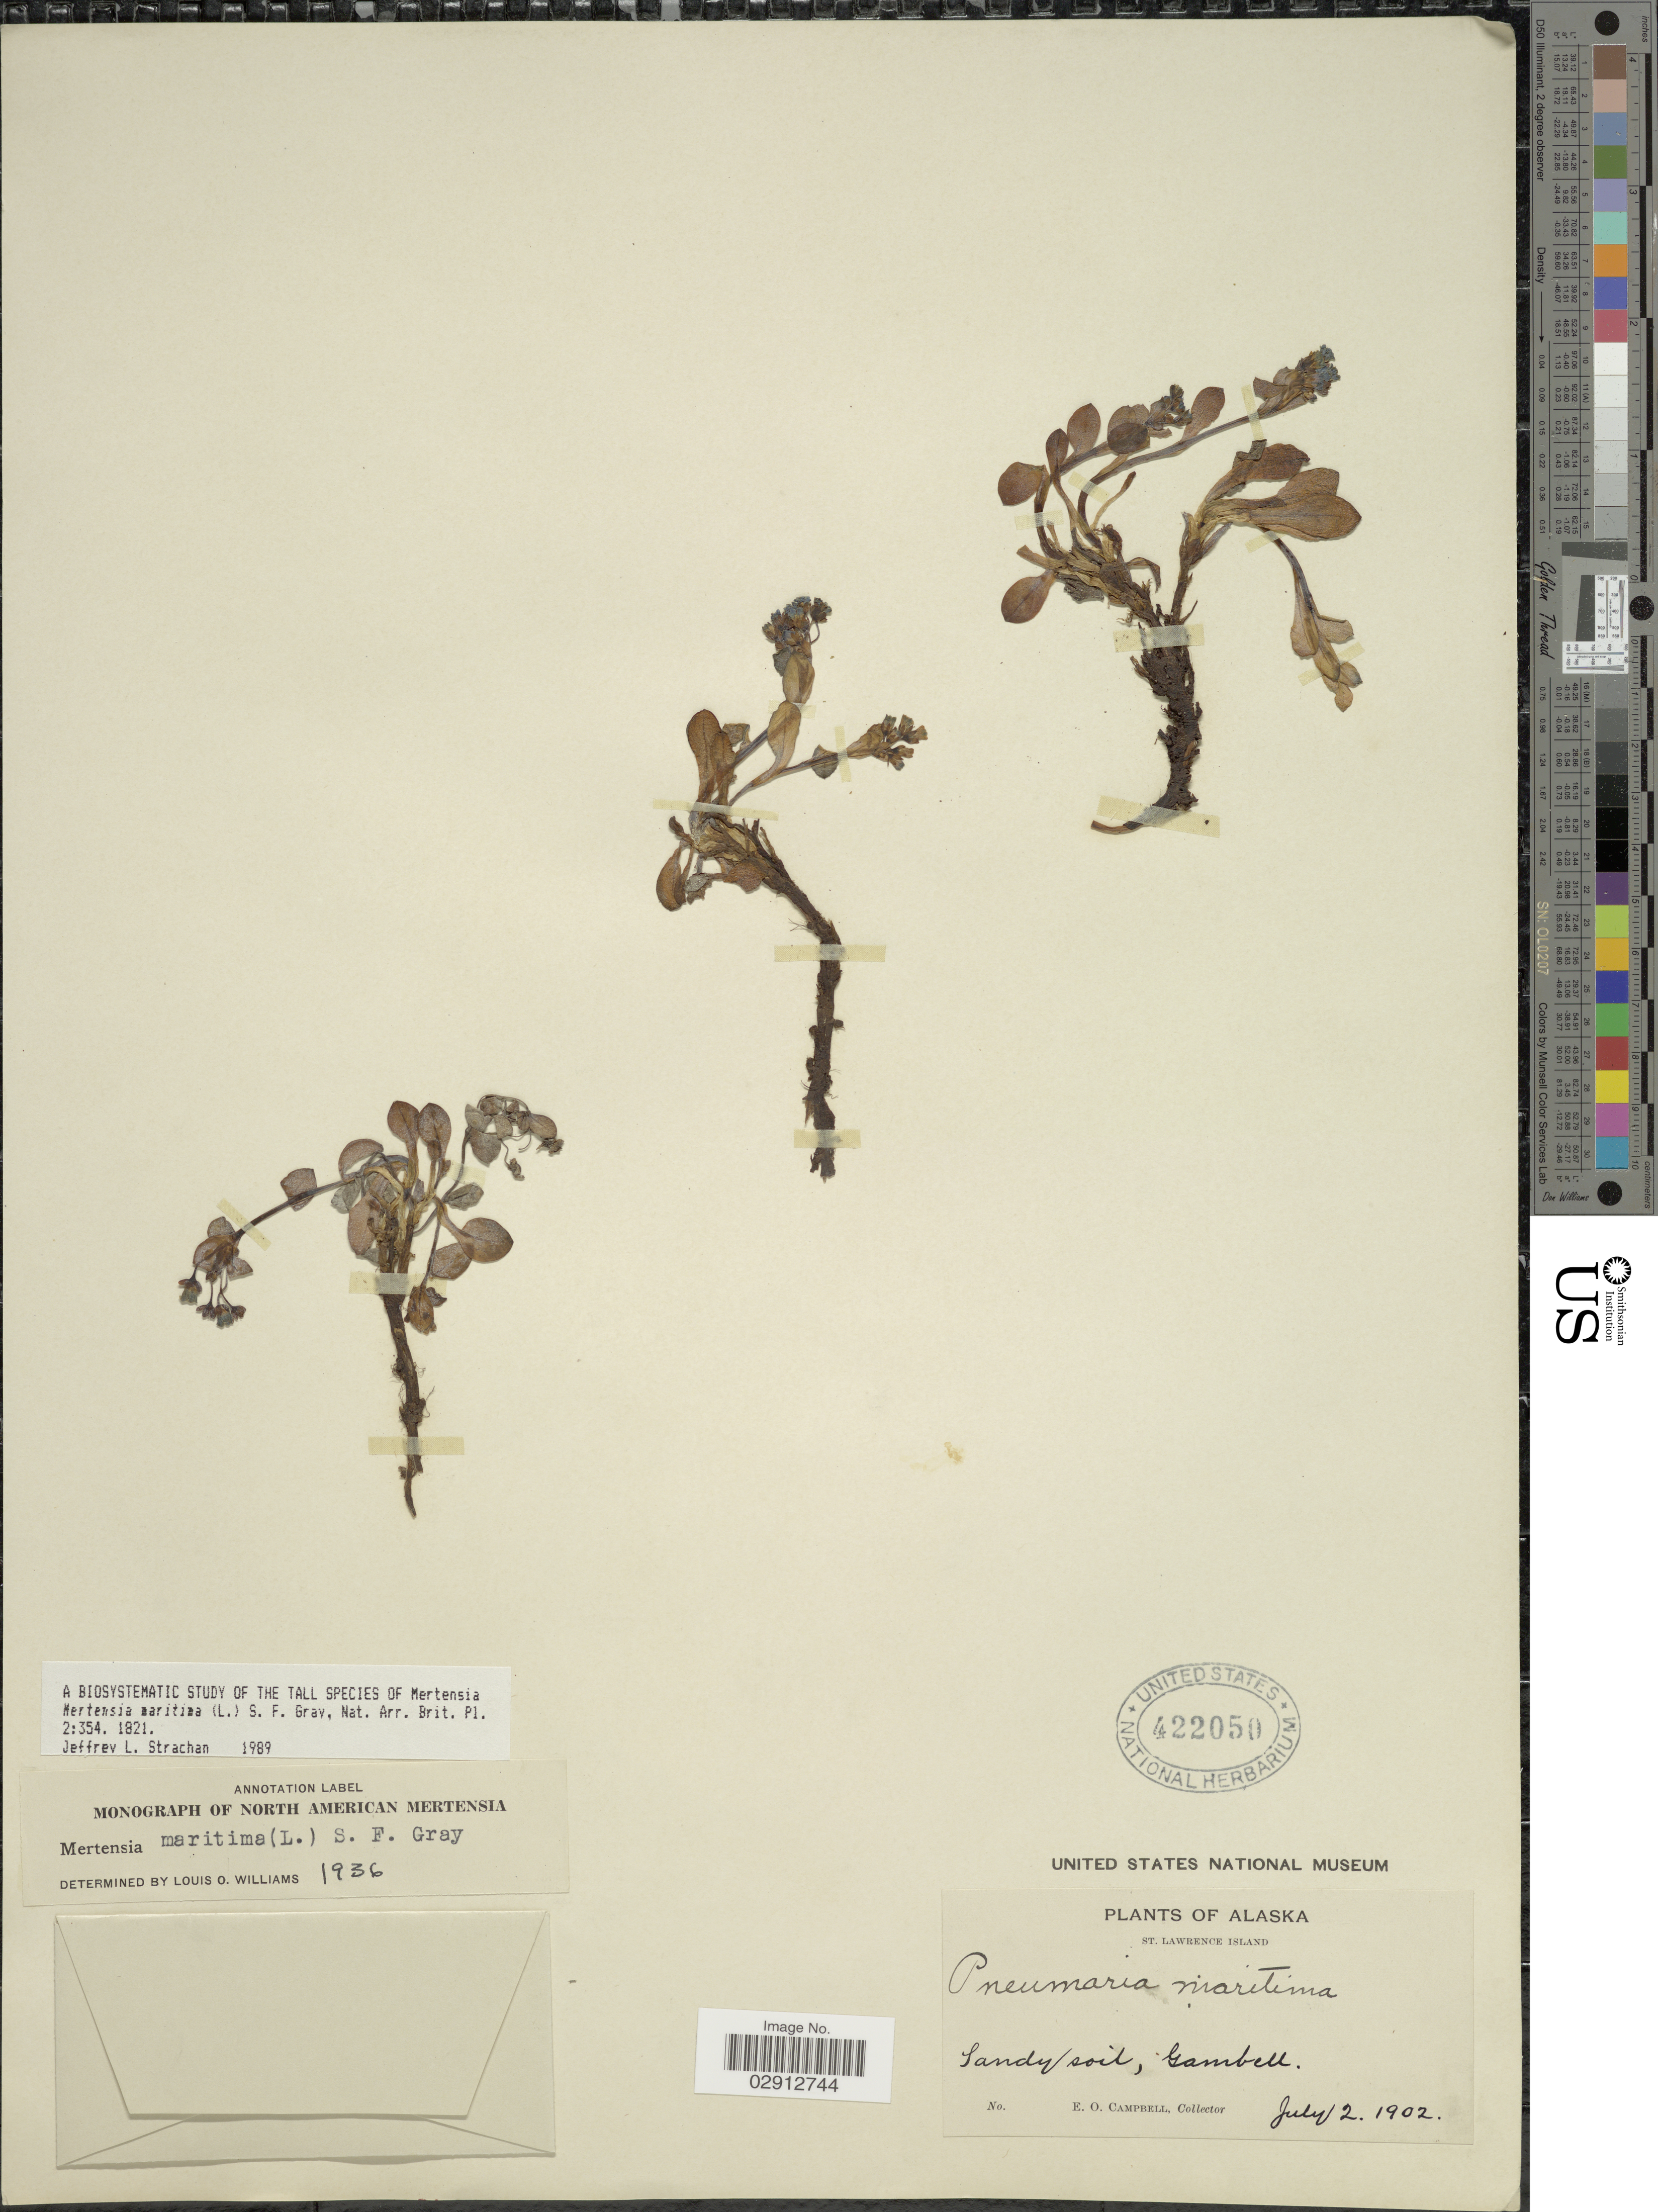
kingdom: Plantae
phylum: Tracheophyta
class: Magnoliopsida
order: Boraginales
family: Boraginaceae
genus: Mertensia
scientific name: Mertensia maritima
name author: (L.) S.F. Gray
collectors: E. Campbell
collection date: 1902-07-02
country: United States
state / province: Alaska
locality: St. Lawrence Island. Gambell.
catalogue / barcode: US 422050